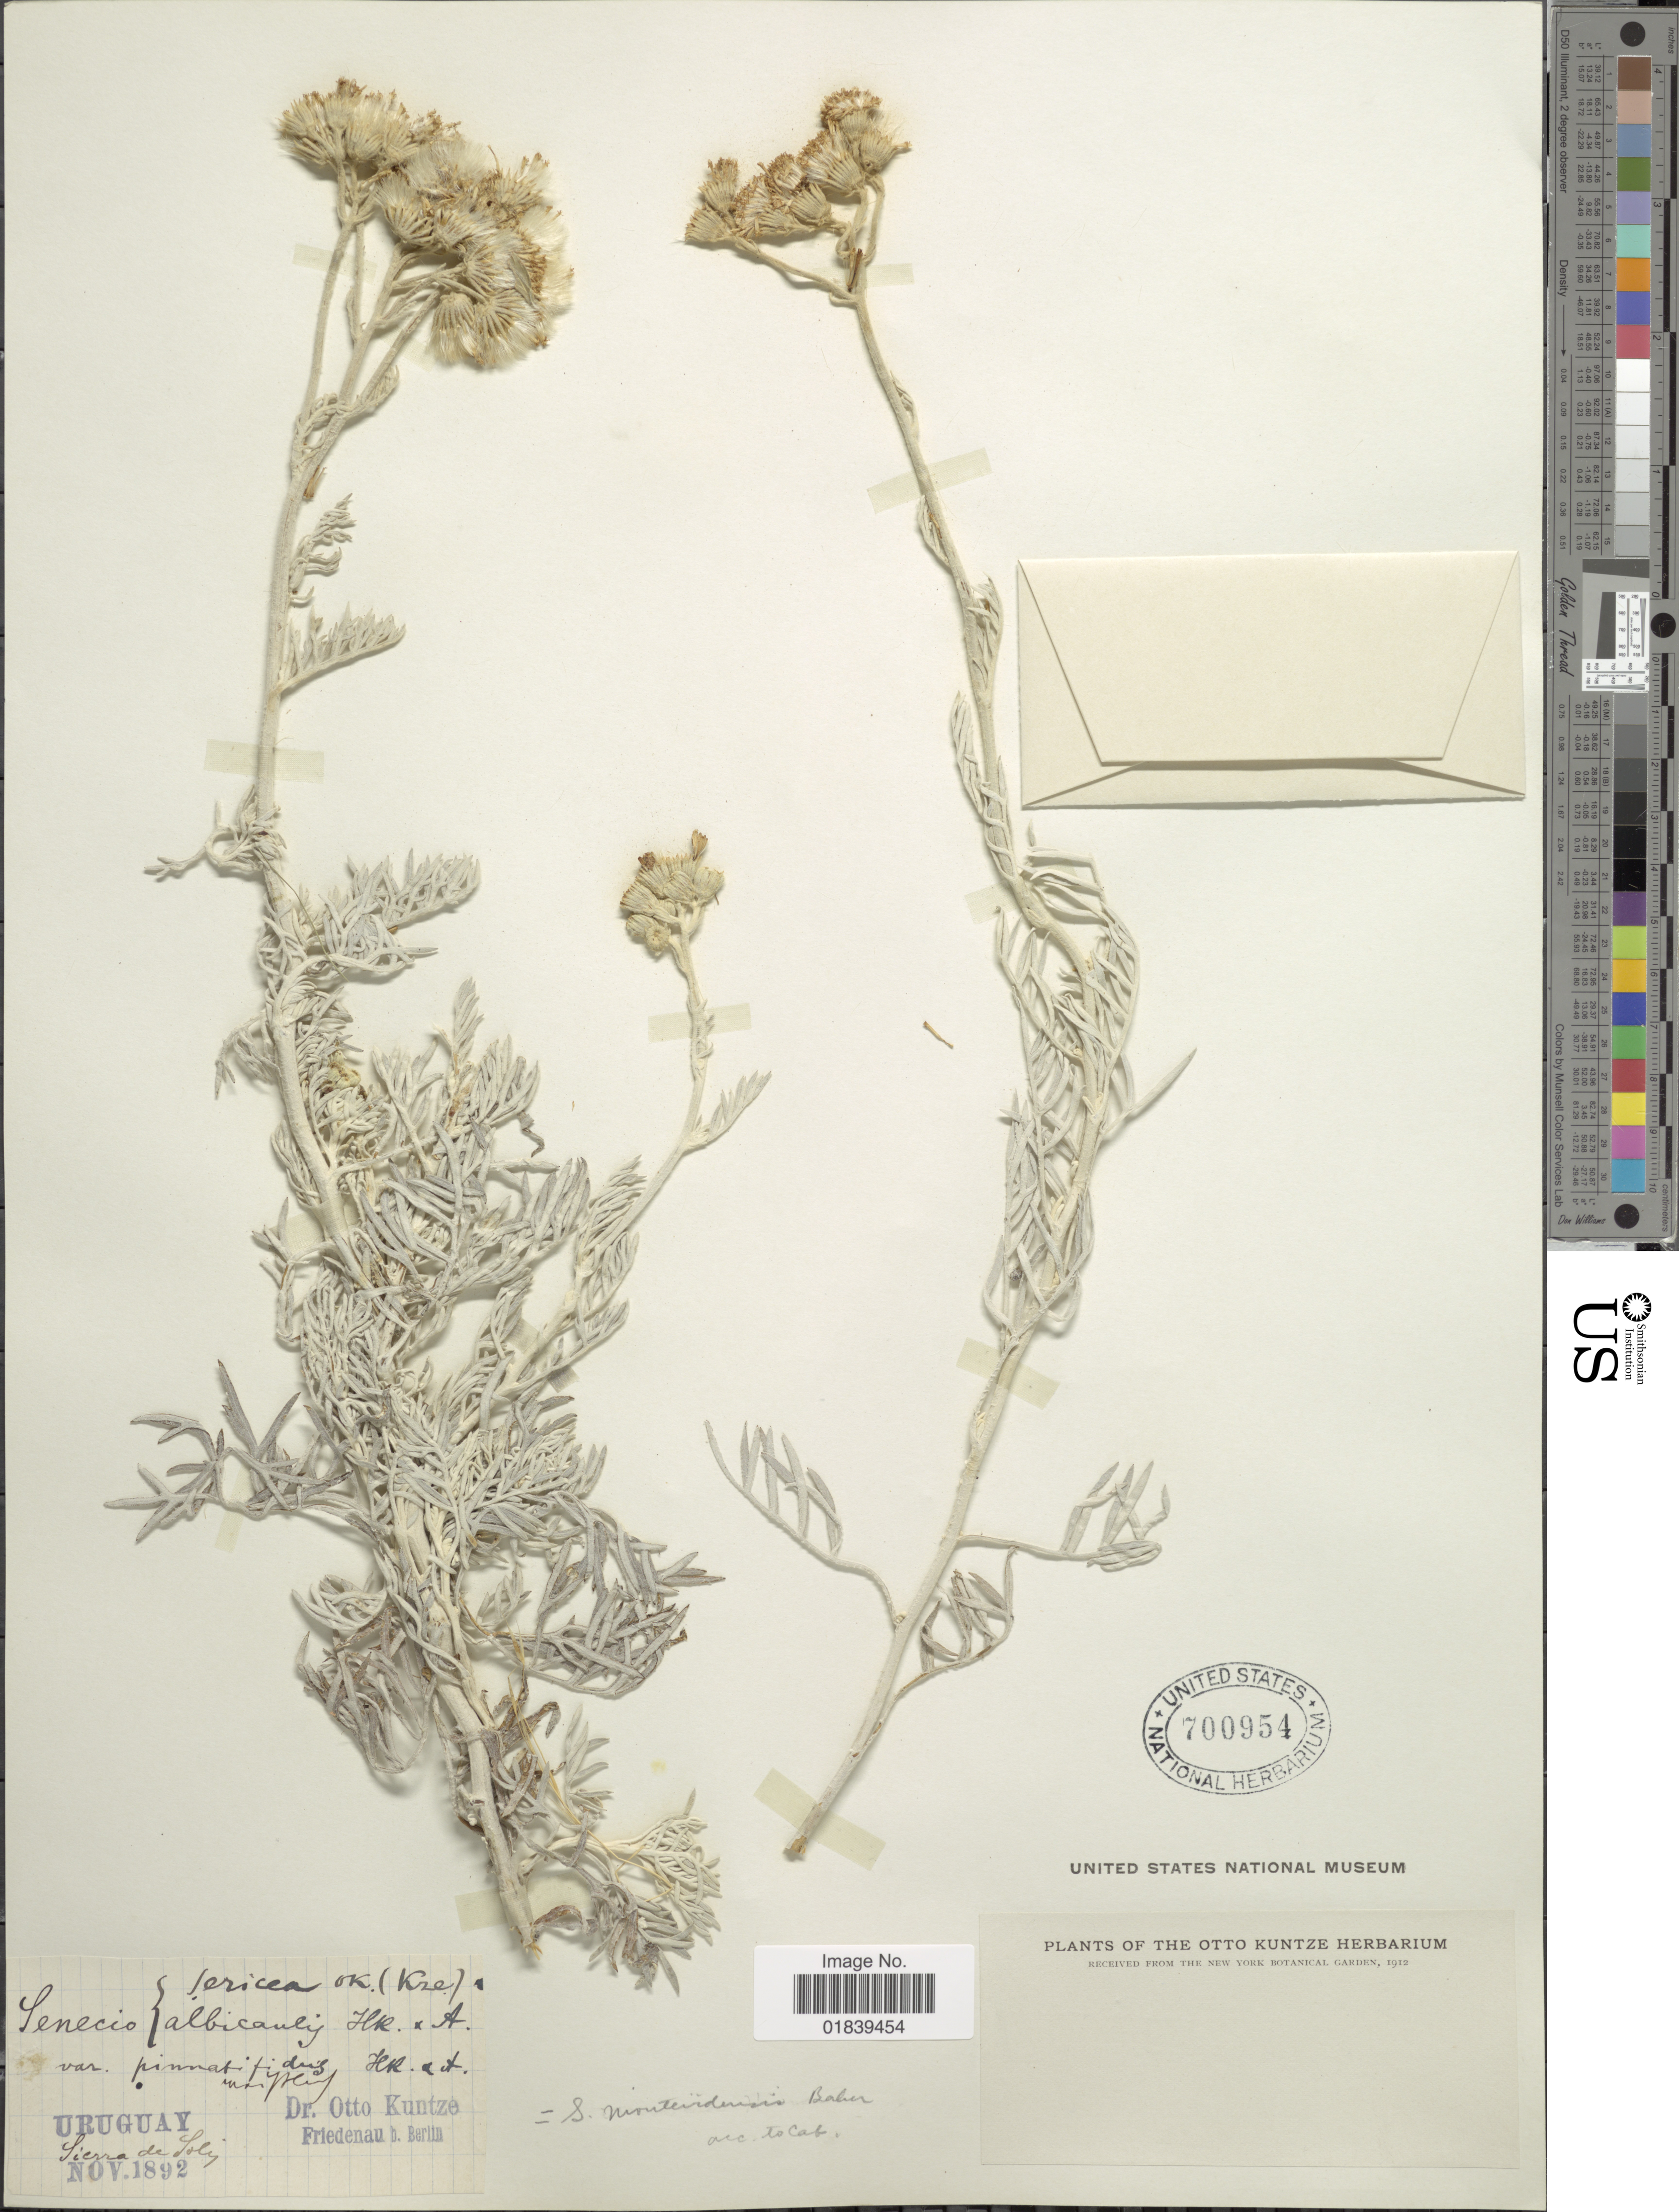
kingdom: Plantae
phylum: Tracheophyta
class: Magnoliopsida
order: Asterales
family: Asteraceae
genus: Senecio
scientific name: Senecio montevidensis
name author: (Spreng.) Baker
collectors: C.E.O. Kuntze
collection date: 1892-11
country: Uruguay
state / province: Maldonado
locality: Sierra de Solis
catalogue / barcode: US 700954